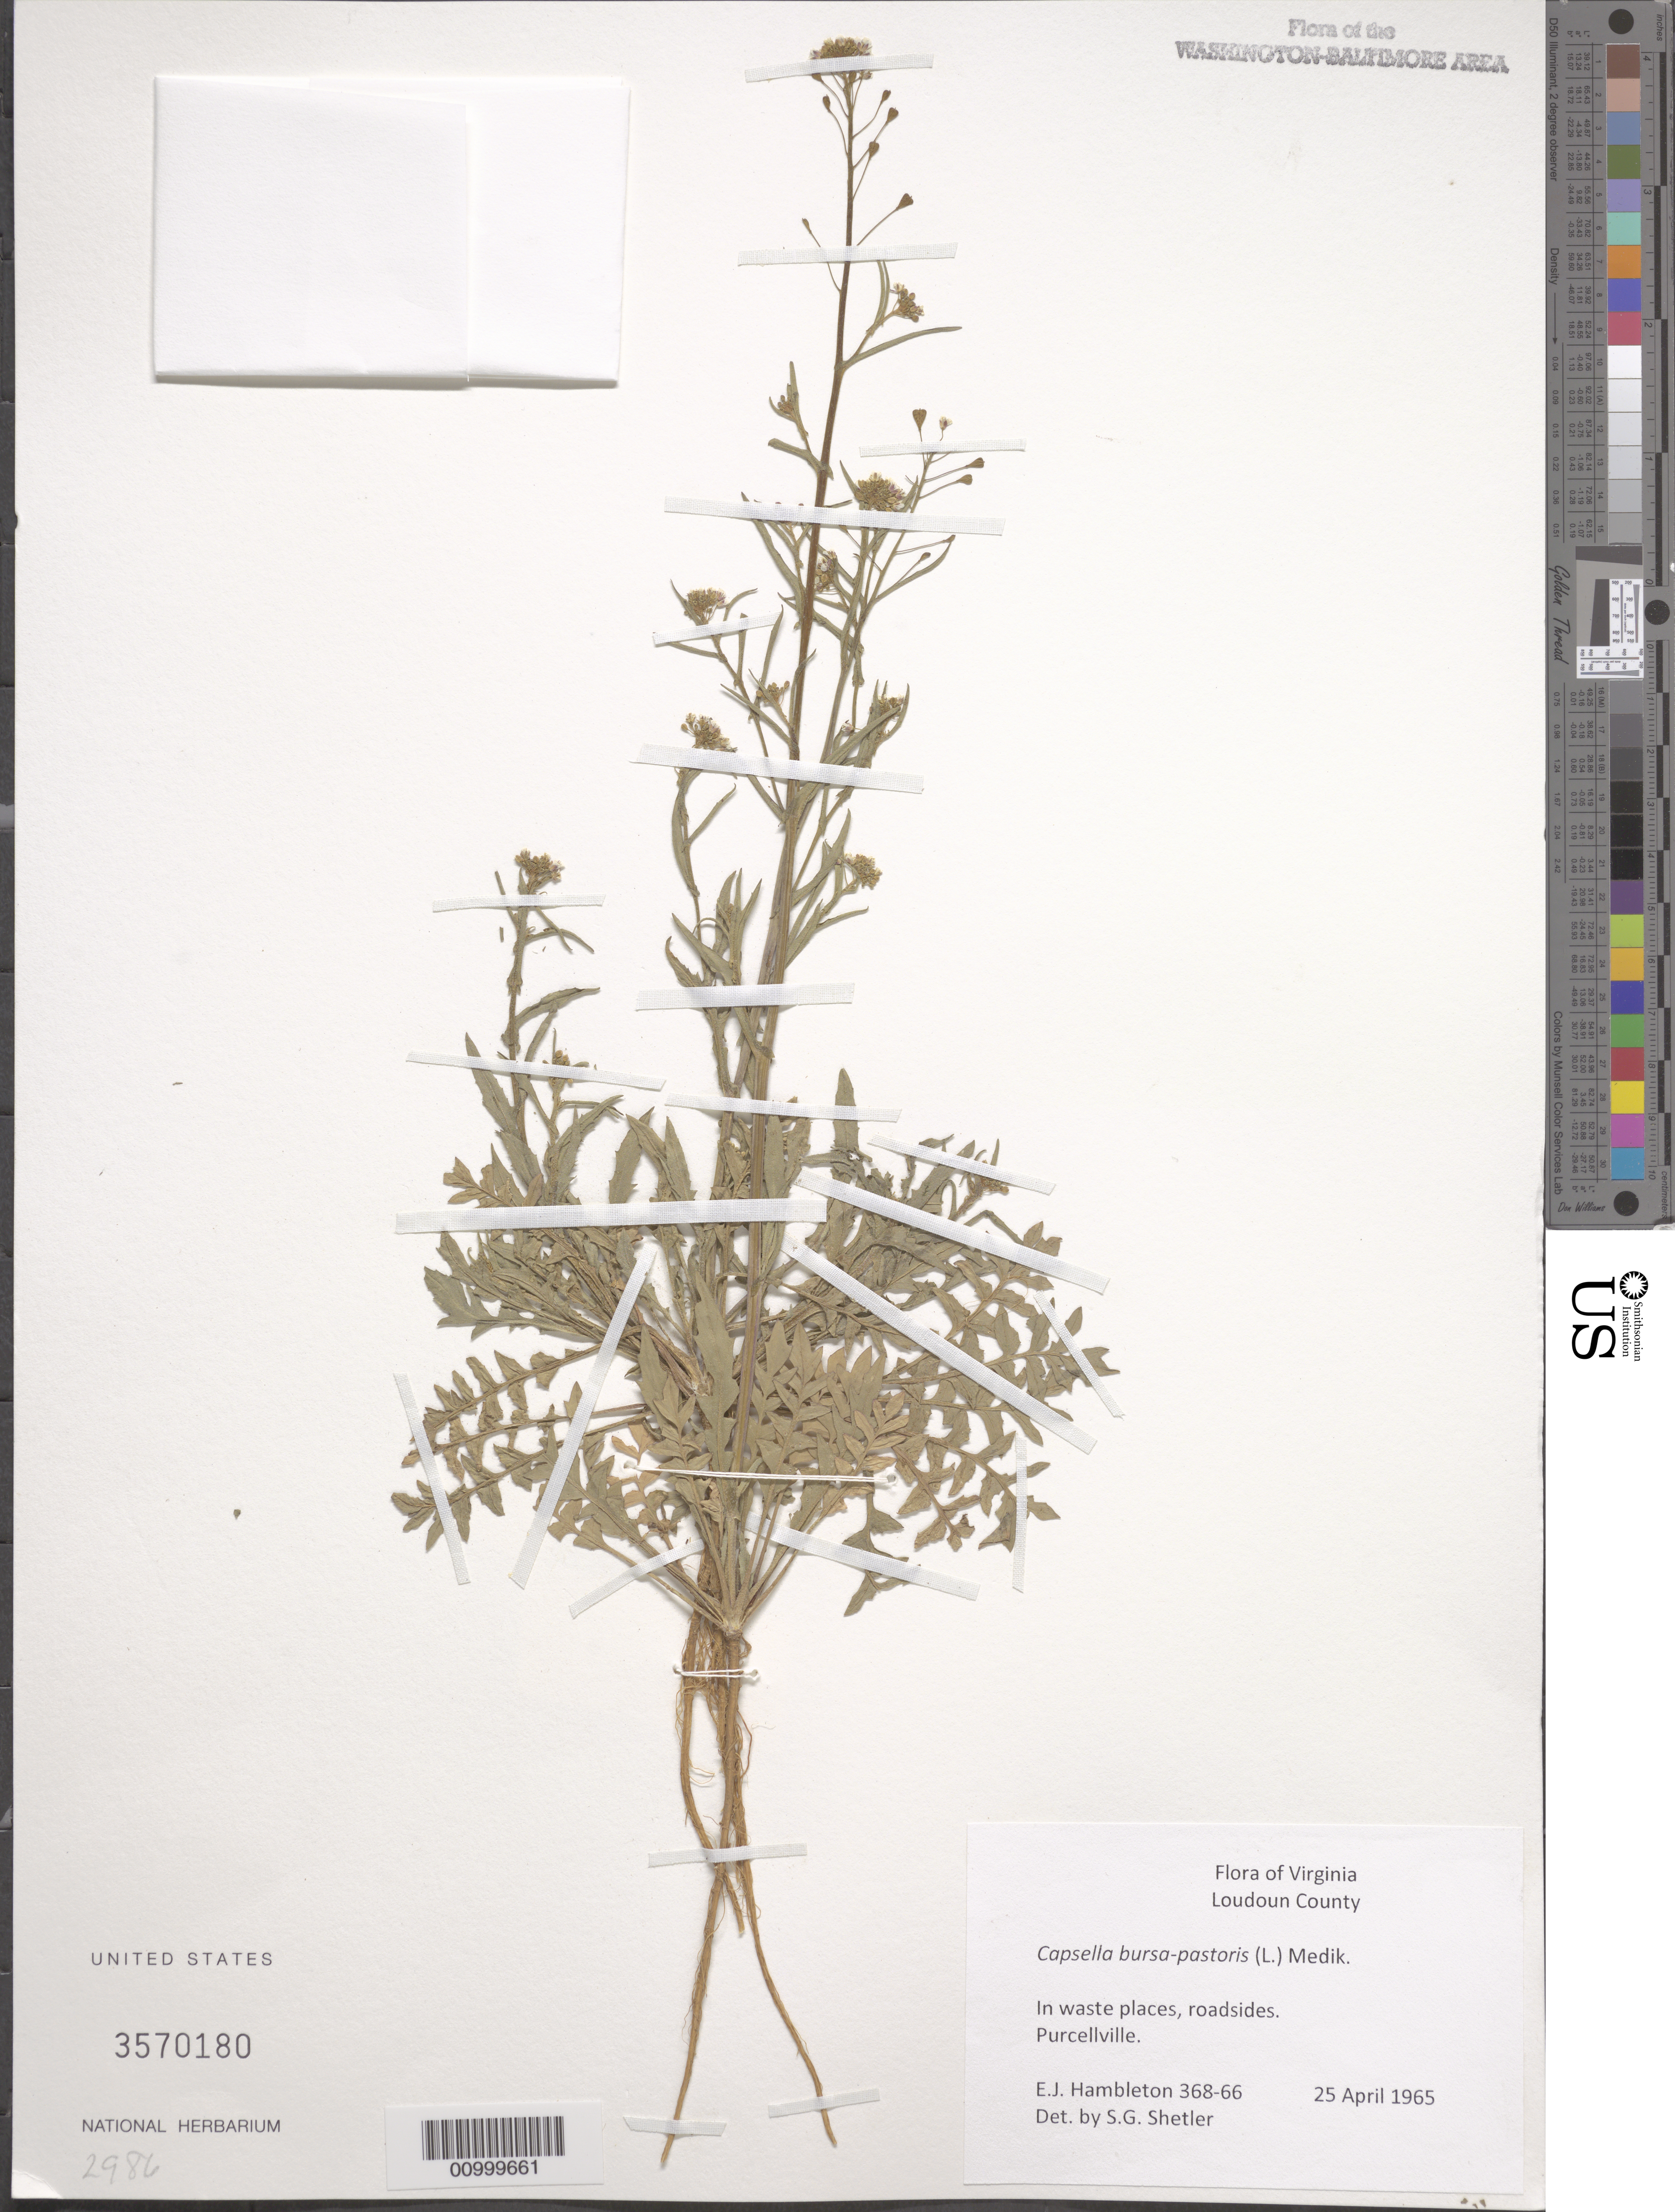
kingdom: Plantae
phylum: Tracheophyta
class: Magnoliopsida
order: Brassicales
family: Brassicaceae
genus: Capsella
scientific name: Capsella bursa-pastoris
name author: (L.) Medik.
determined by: Shetler, Stanwyn G., (US), NMNH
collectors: E. Hambleton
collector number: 368-66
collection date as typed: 20 Apr 1965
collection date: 1965-04-20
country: United States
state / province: Virginia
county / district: Loudoun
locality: Purcellville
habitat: In waste places, roadsides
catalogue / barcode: US 3570180